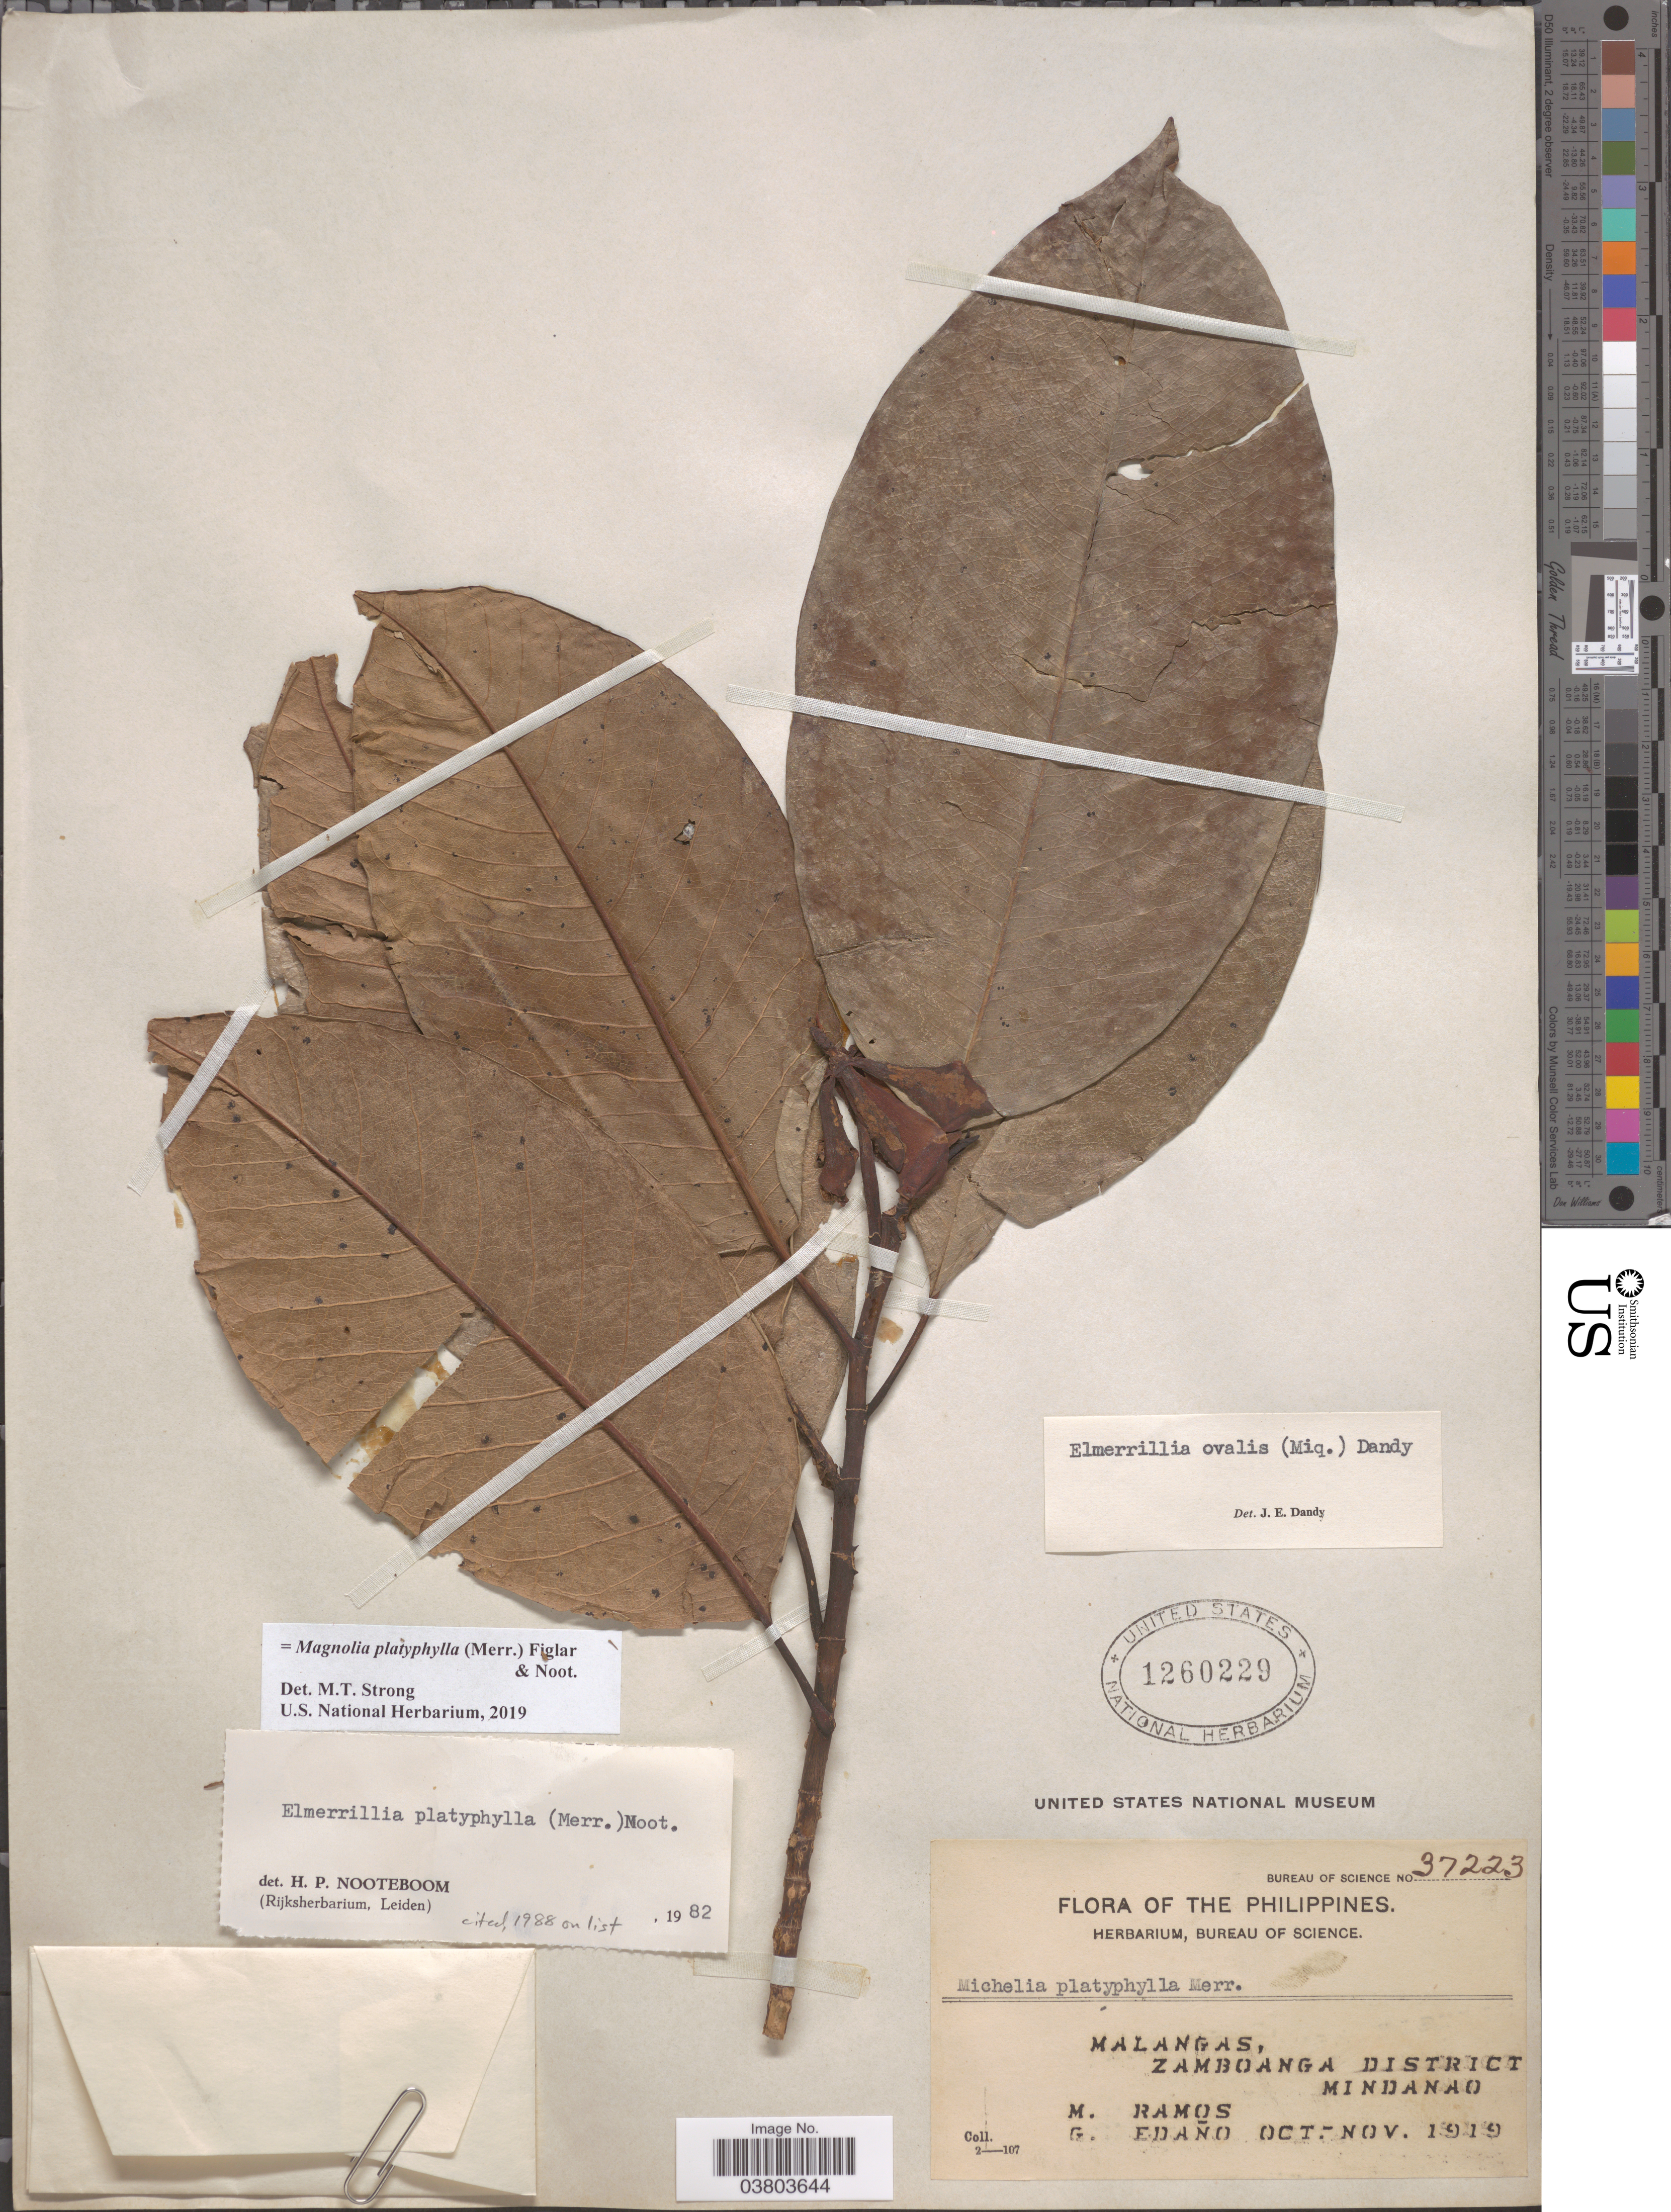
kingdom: Plantae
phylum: Tracheophyta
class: Magnoliopsida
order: Magnoliales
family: Magnoliaceae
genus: Magnolia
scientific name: Magnolia platyphylla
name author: (Merr.) Figlar & Noot.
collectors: M. Ramos & G. Edaño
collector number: Bureau of Science 37223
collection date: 1919-10/1919-11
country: Philippines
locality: Malangas, Zamboanga District. Mindanao.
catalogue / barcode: US 1260229